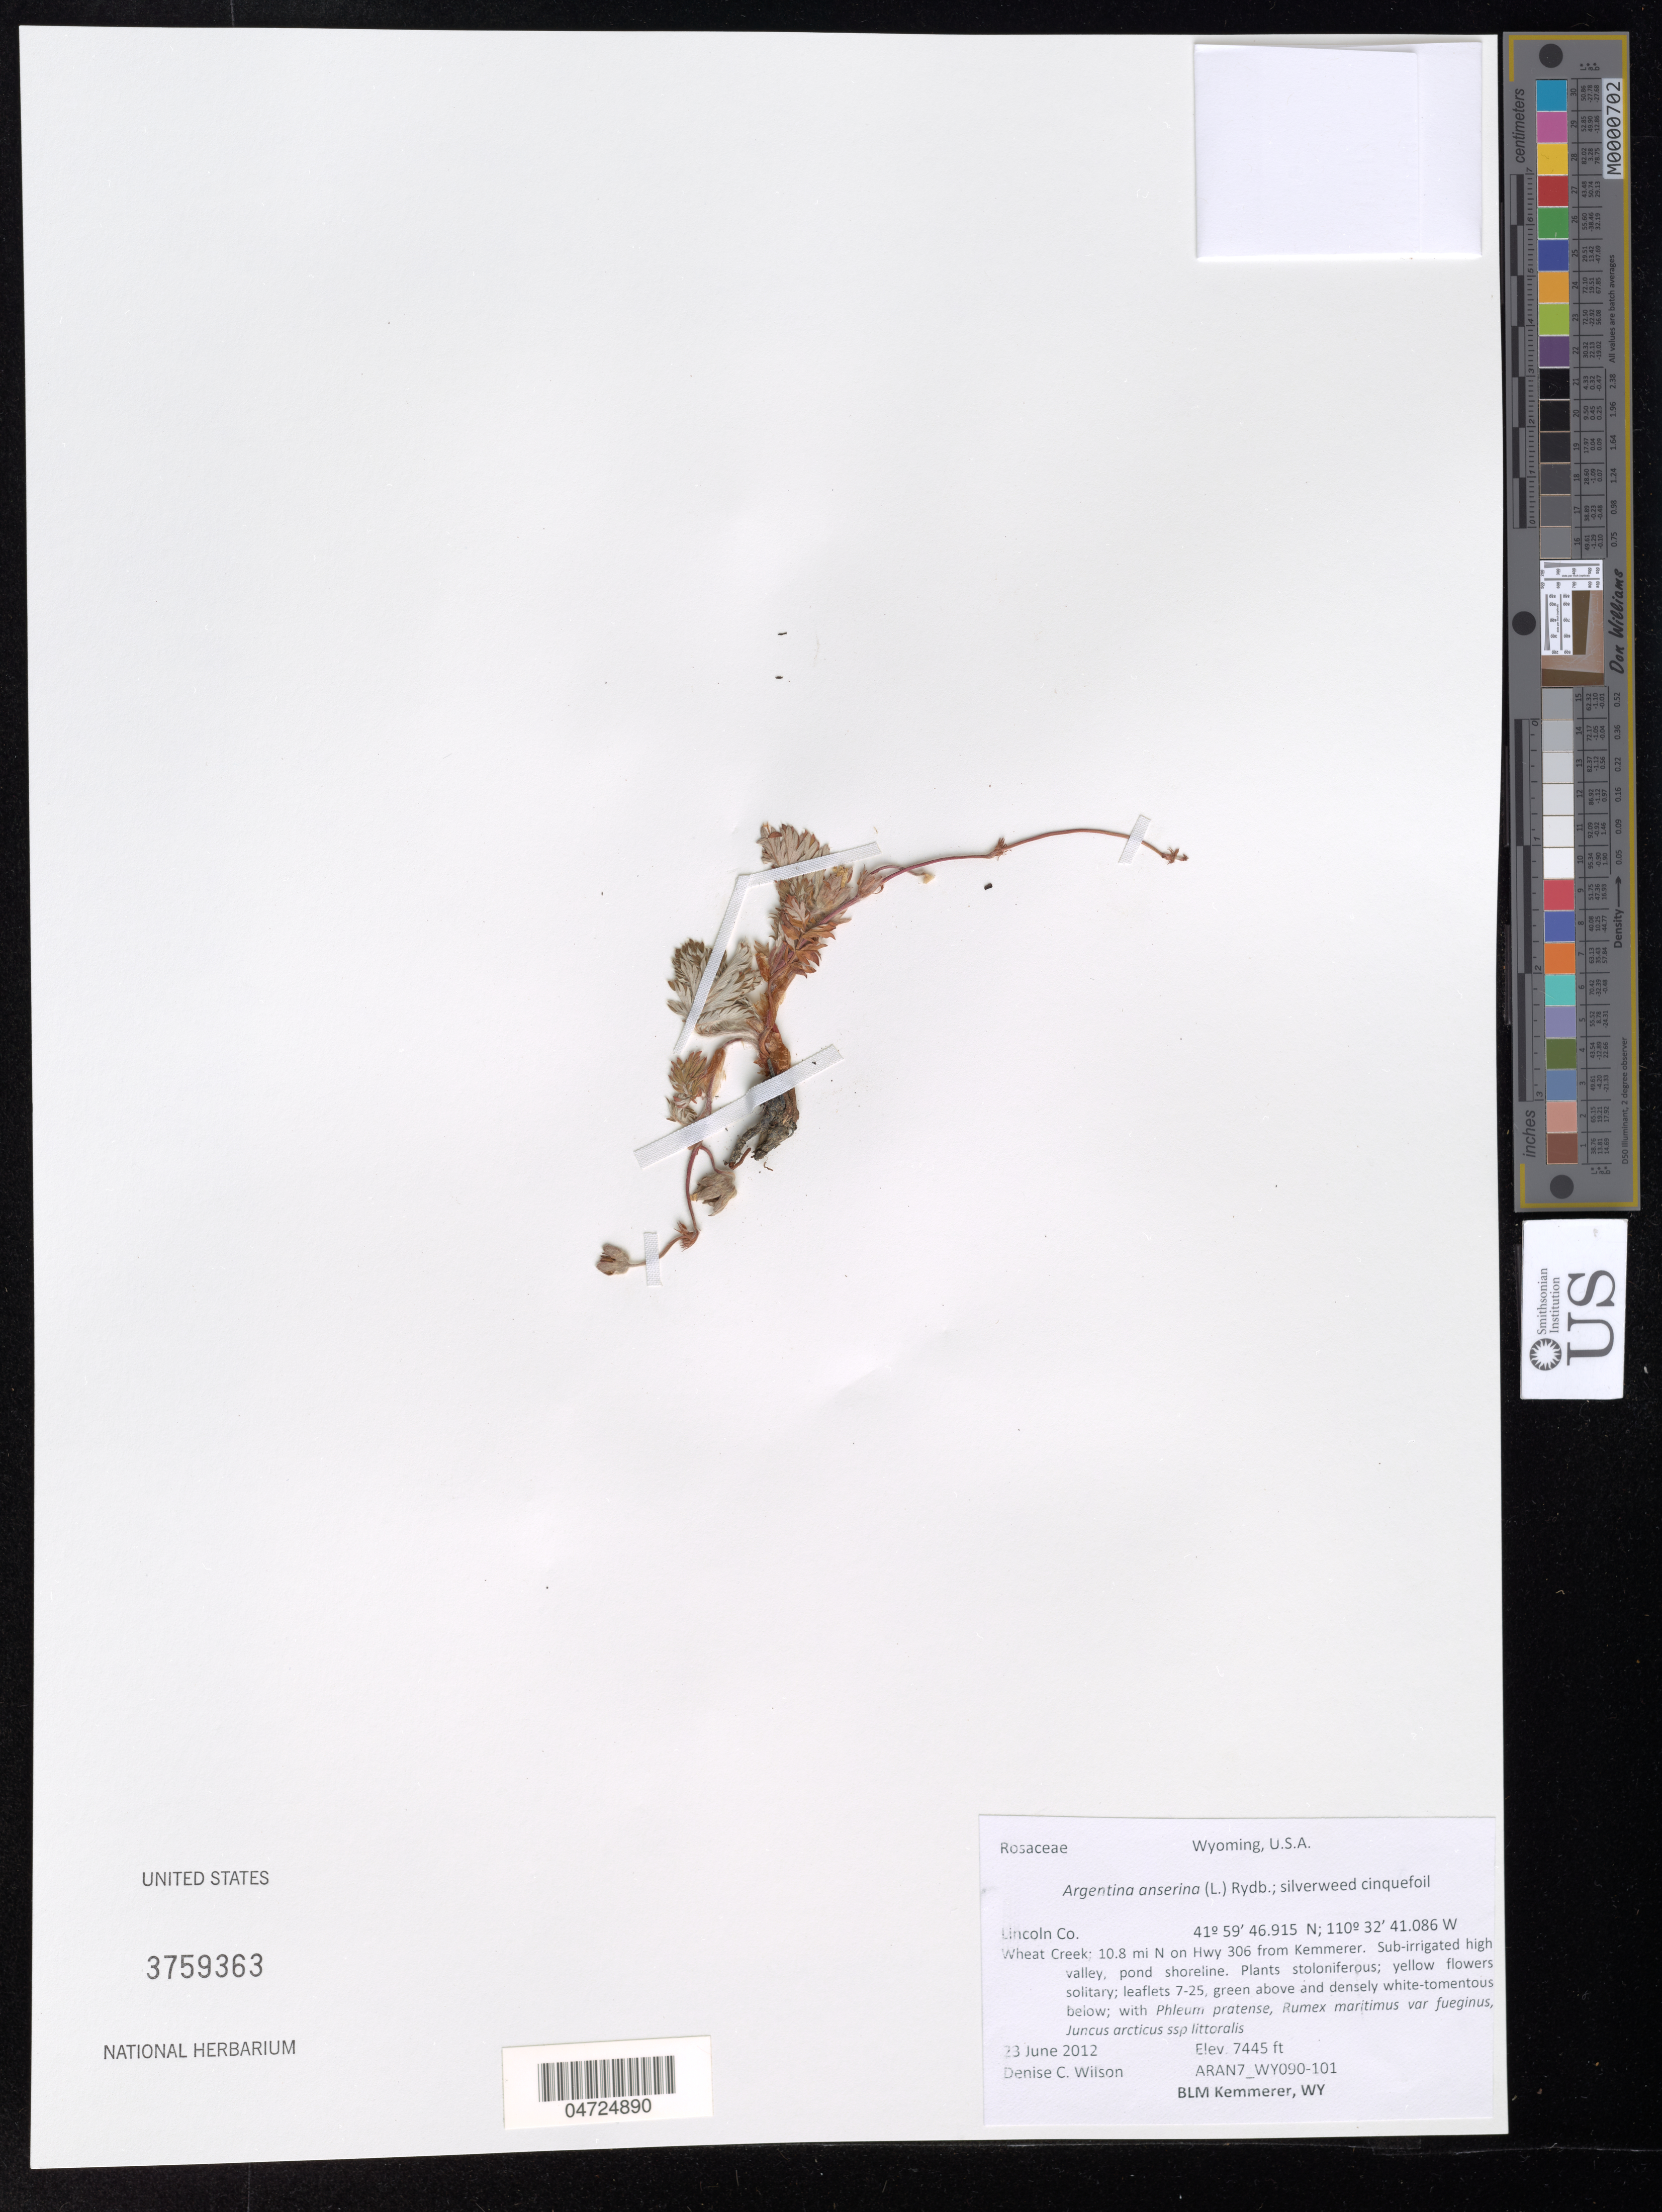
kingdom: Plantae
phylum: Tracheophyta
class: Magnoliopsida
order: Rosales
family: Rosaceae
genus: Argentina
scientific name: Argentina anserina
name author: (L.) Rydb.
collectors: D. Wilson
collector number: ARAN7_WY090-101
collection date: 2012-06-23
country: United States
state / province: Wyoming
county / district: Lincoln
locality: Lincoln Co. Wheat Creek; 10.8 mi N on Hwy 306 from Kemmerer.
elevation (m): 2269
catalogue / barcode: US 3759363